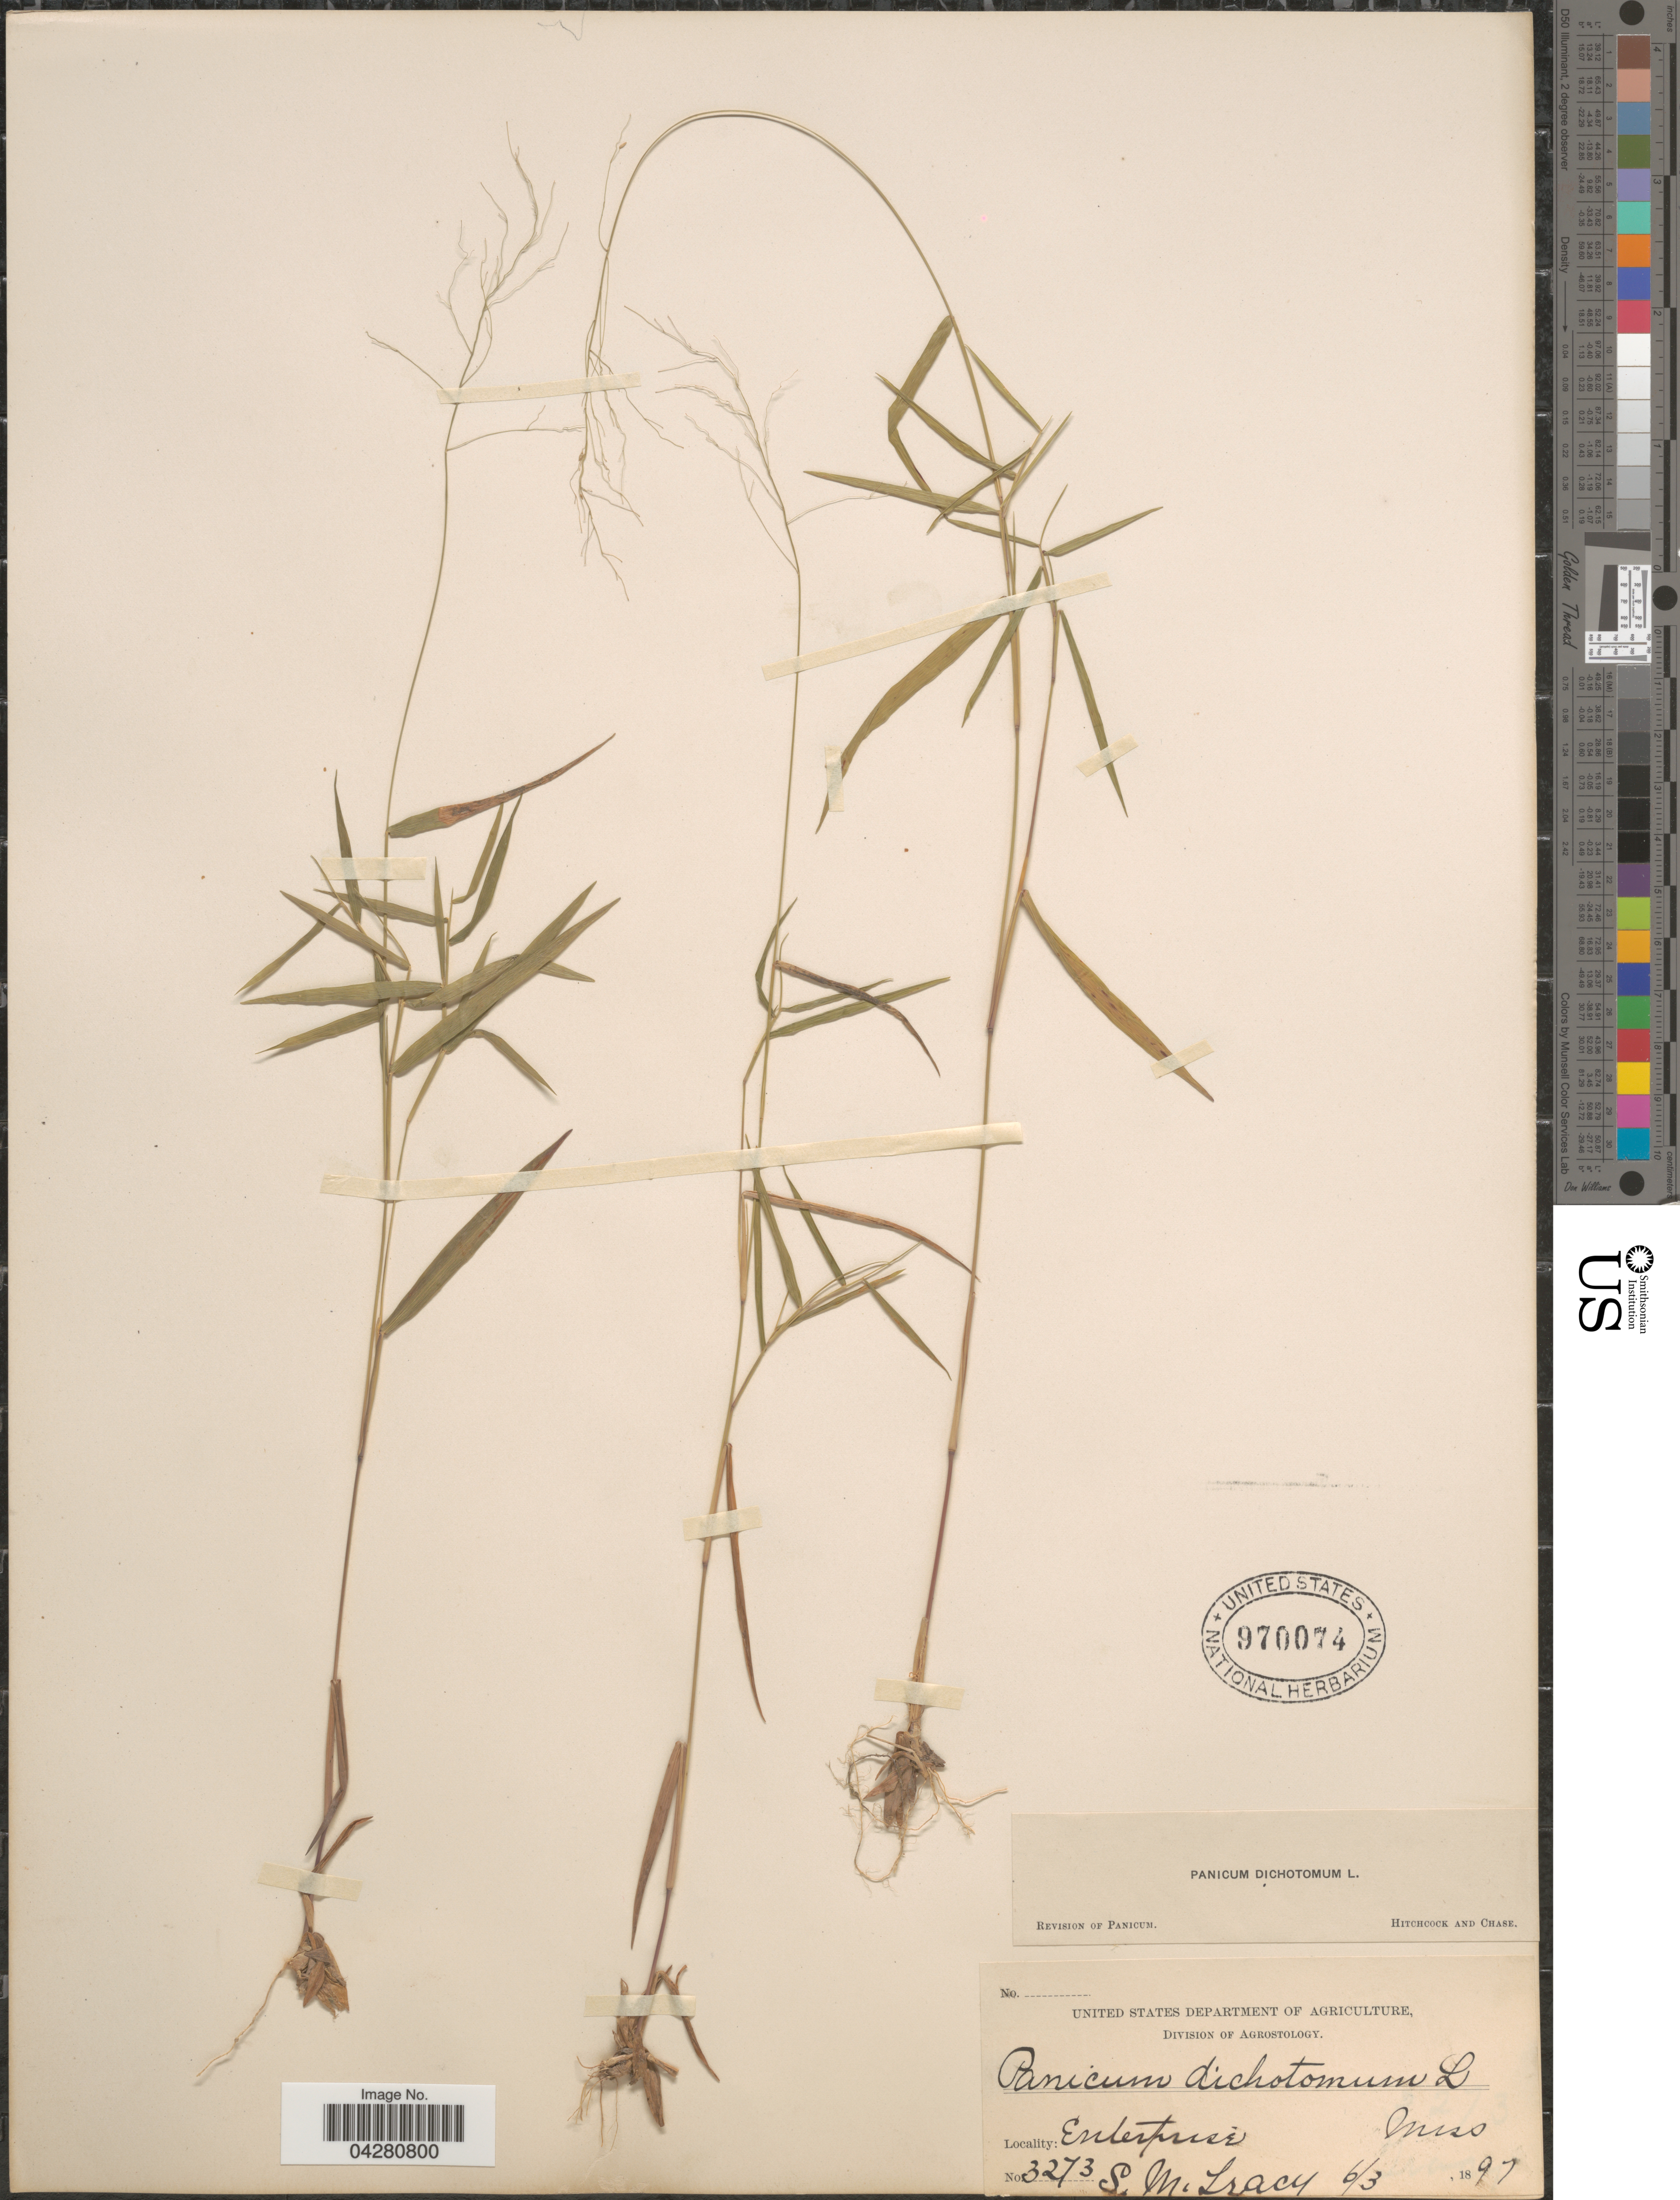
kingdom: Plantae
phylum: Tracheophyta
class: Liliopsida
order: Poales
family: Poaceae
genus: Dichanthelium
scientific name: Dichanthelium dichotomum var. dichotomum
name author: (L.) Gould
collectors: S. M. Tracy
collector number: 3273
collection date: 1897-06-03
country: United States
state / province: Mississippi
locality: Enterprise.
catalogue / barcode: US 970074